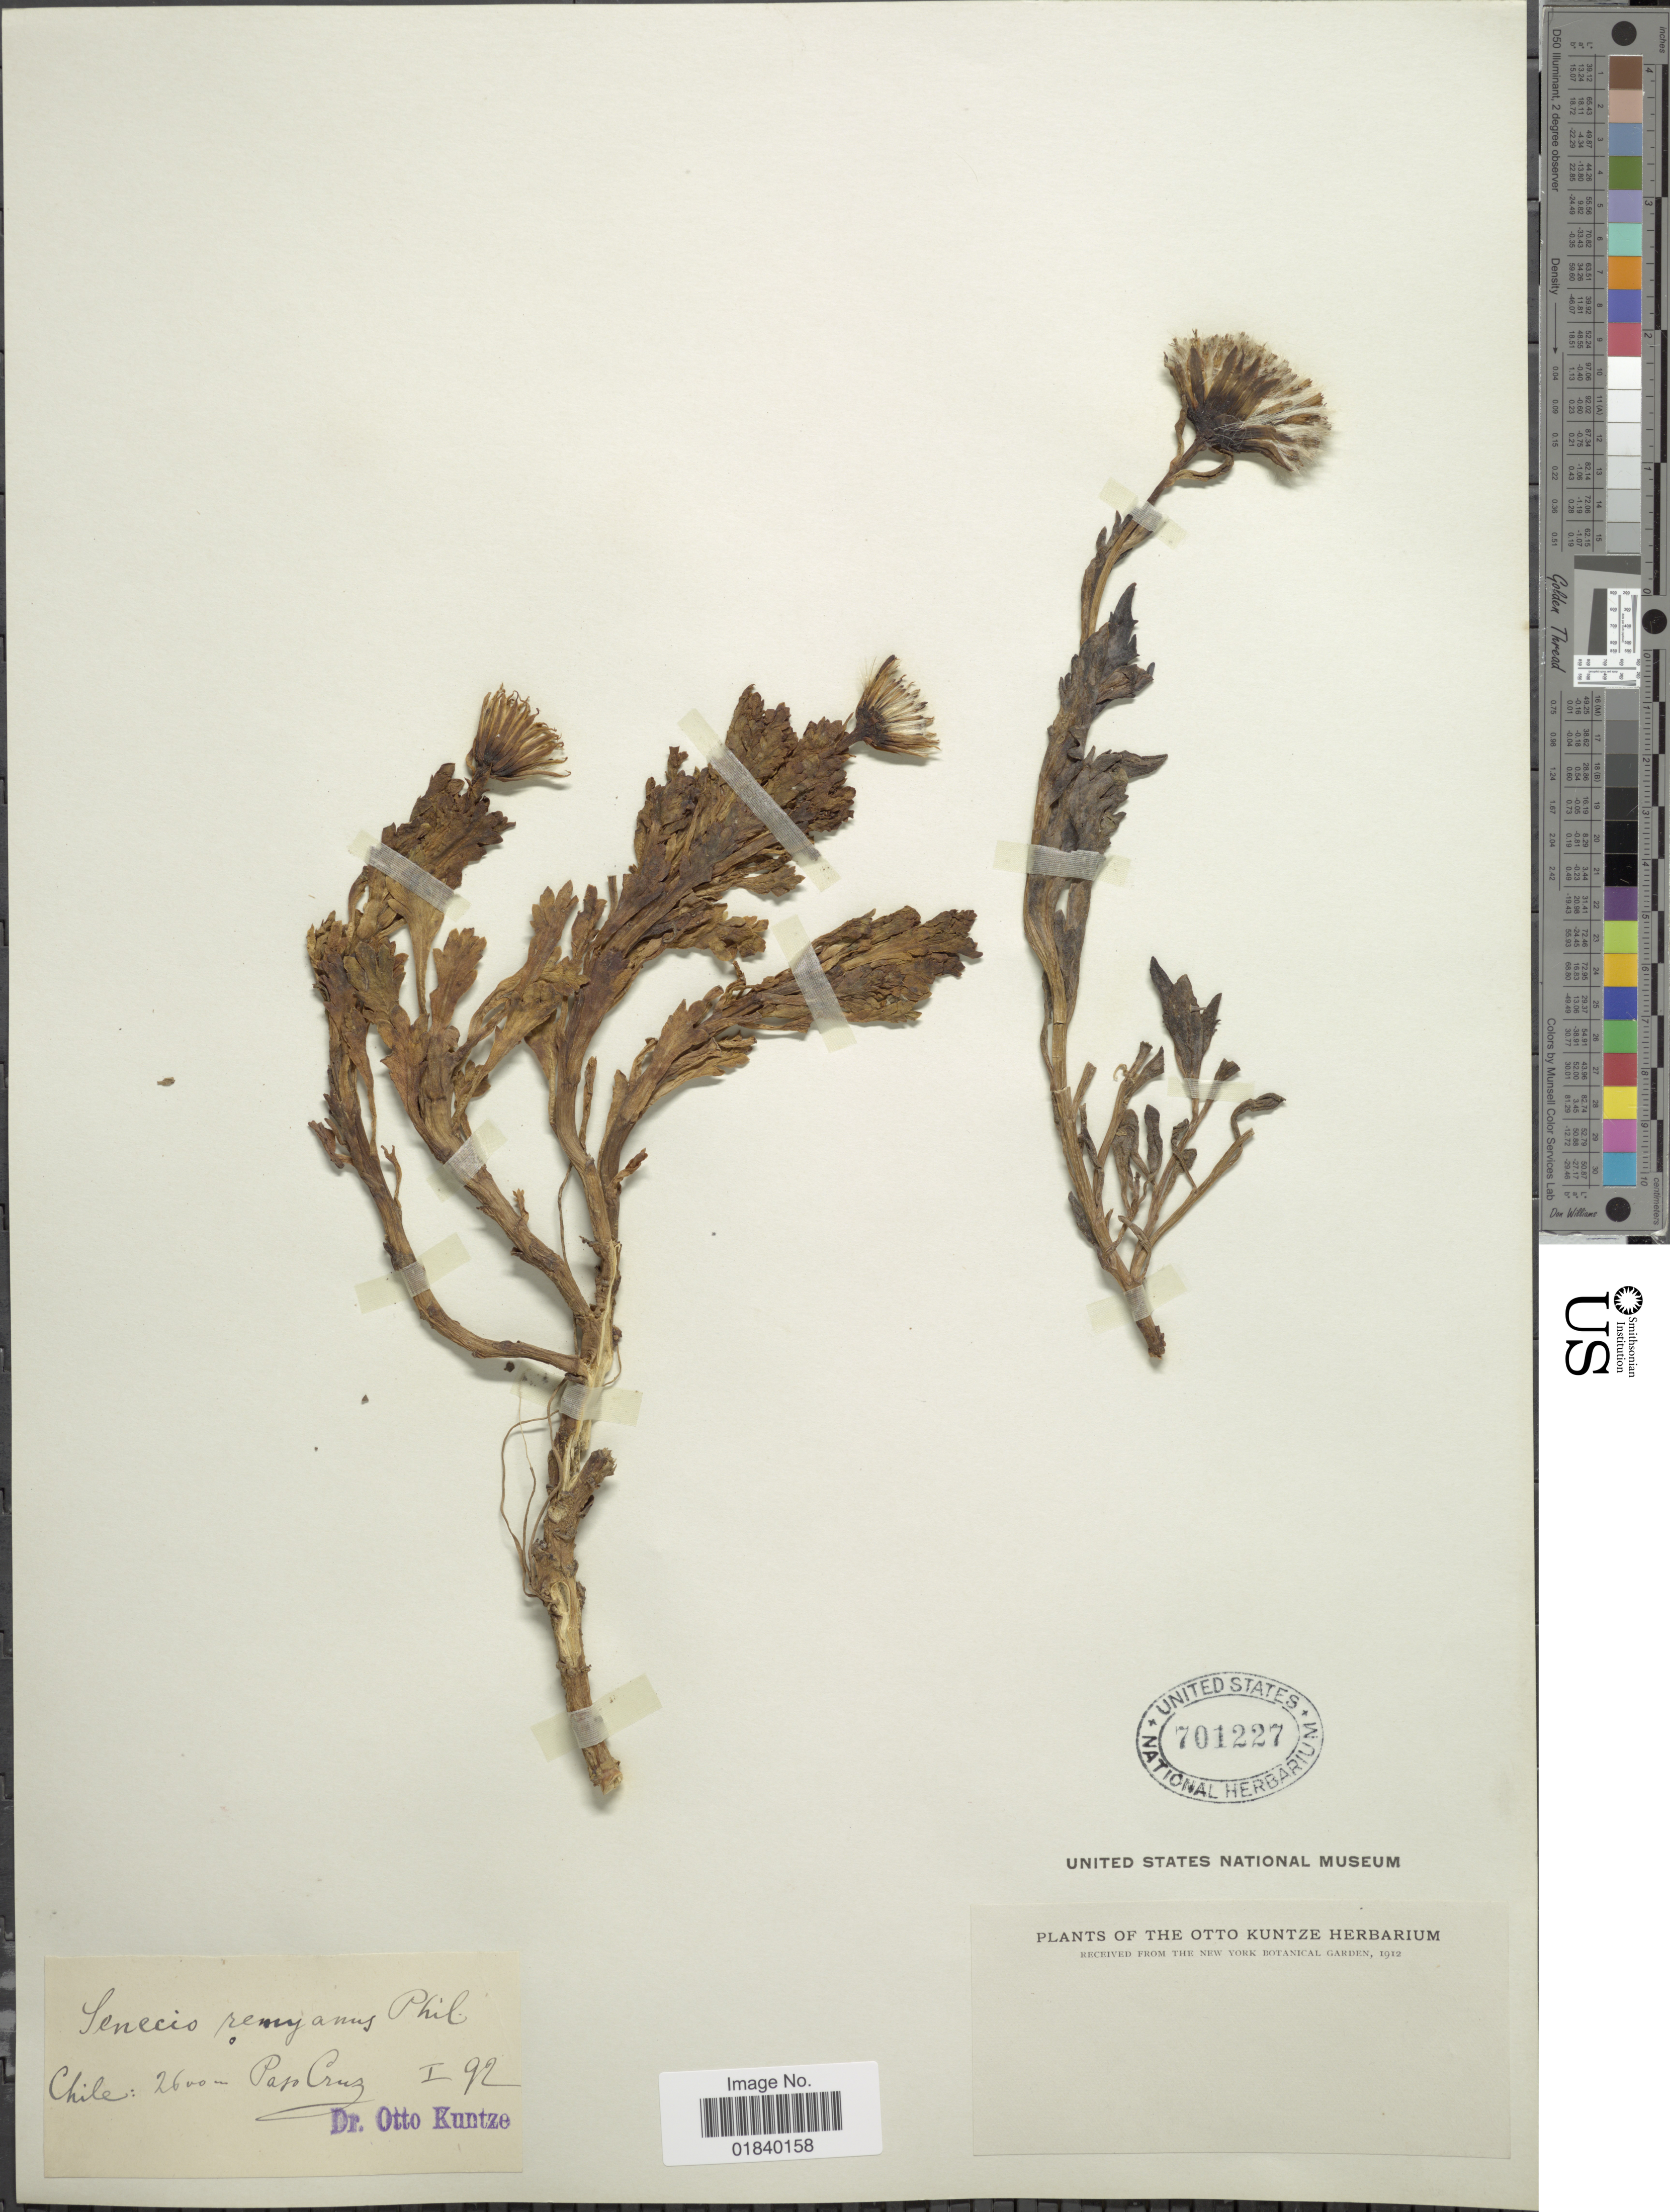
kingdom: Plantae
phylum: Tracheophyta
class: Magnoliopsida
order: Asterales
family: Asteraceae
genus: Senecio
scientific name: Senecio crithmoides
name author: Hook. & Arn.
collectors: C.E.O. Kuntze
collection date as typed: Transcribed d/m/y: /1/92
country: Chile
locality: Paso Cruz. Chile.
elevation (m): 2600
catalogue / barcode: US 701227